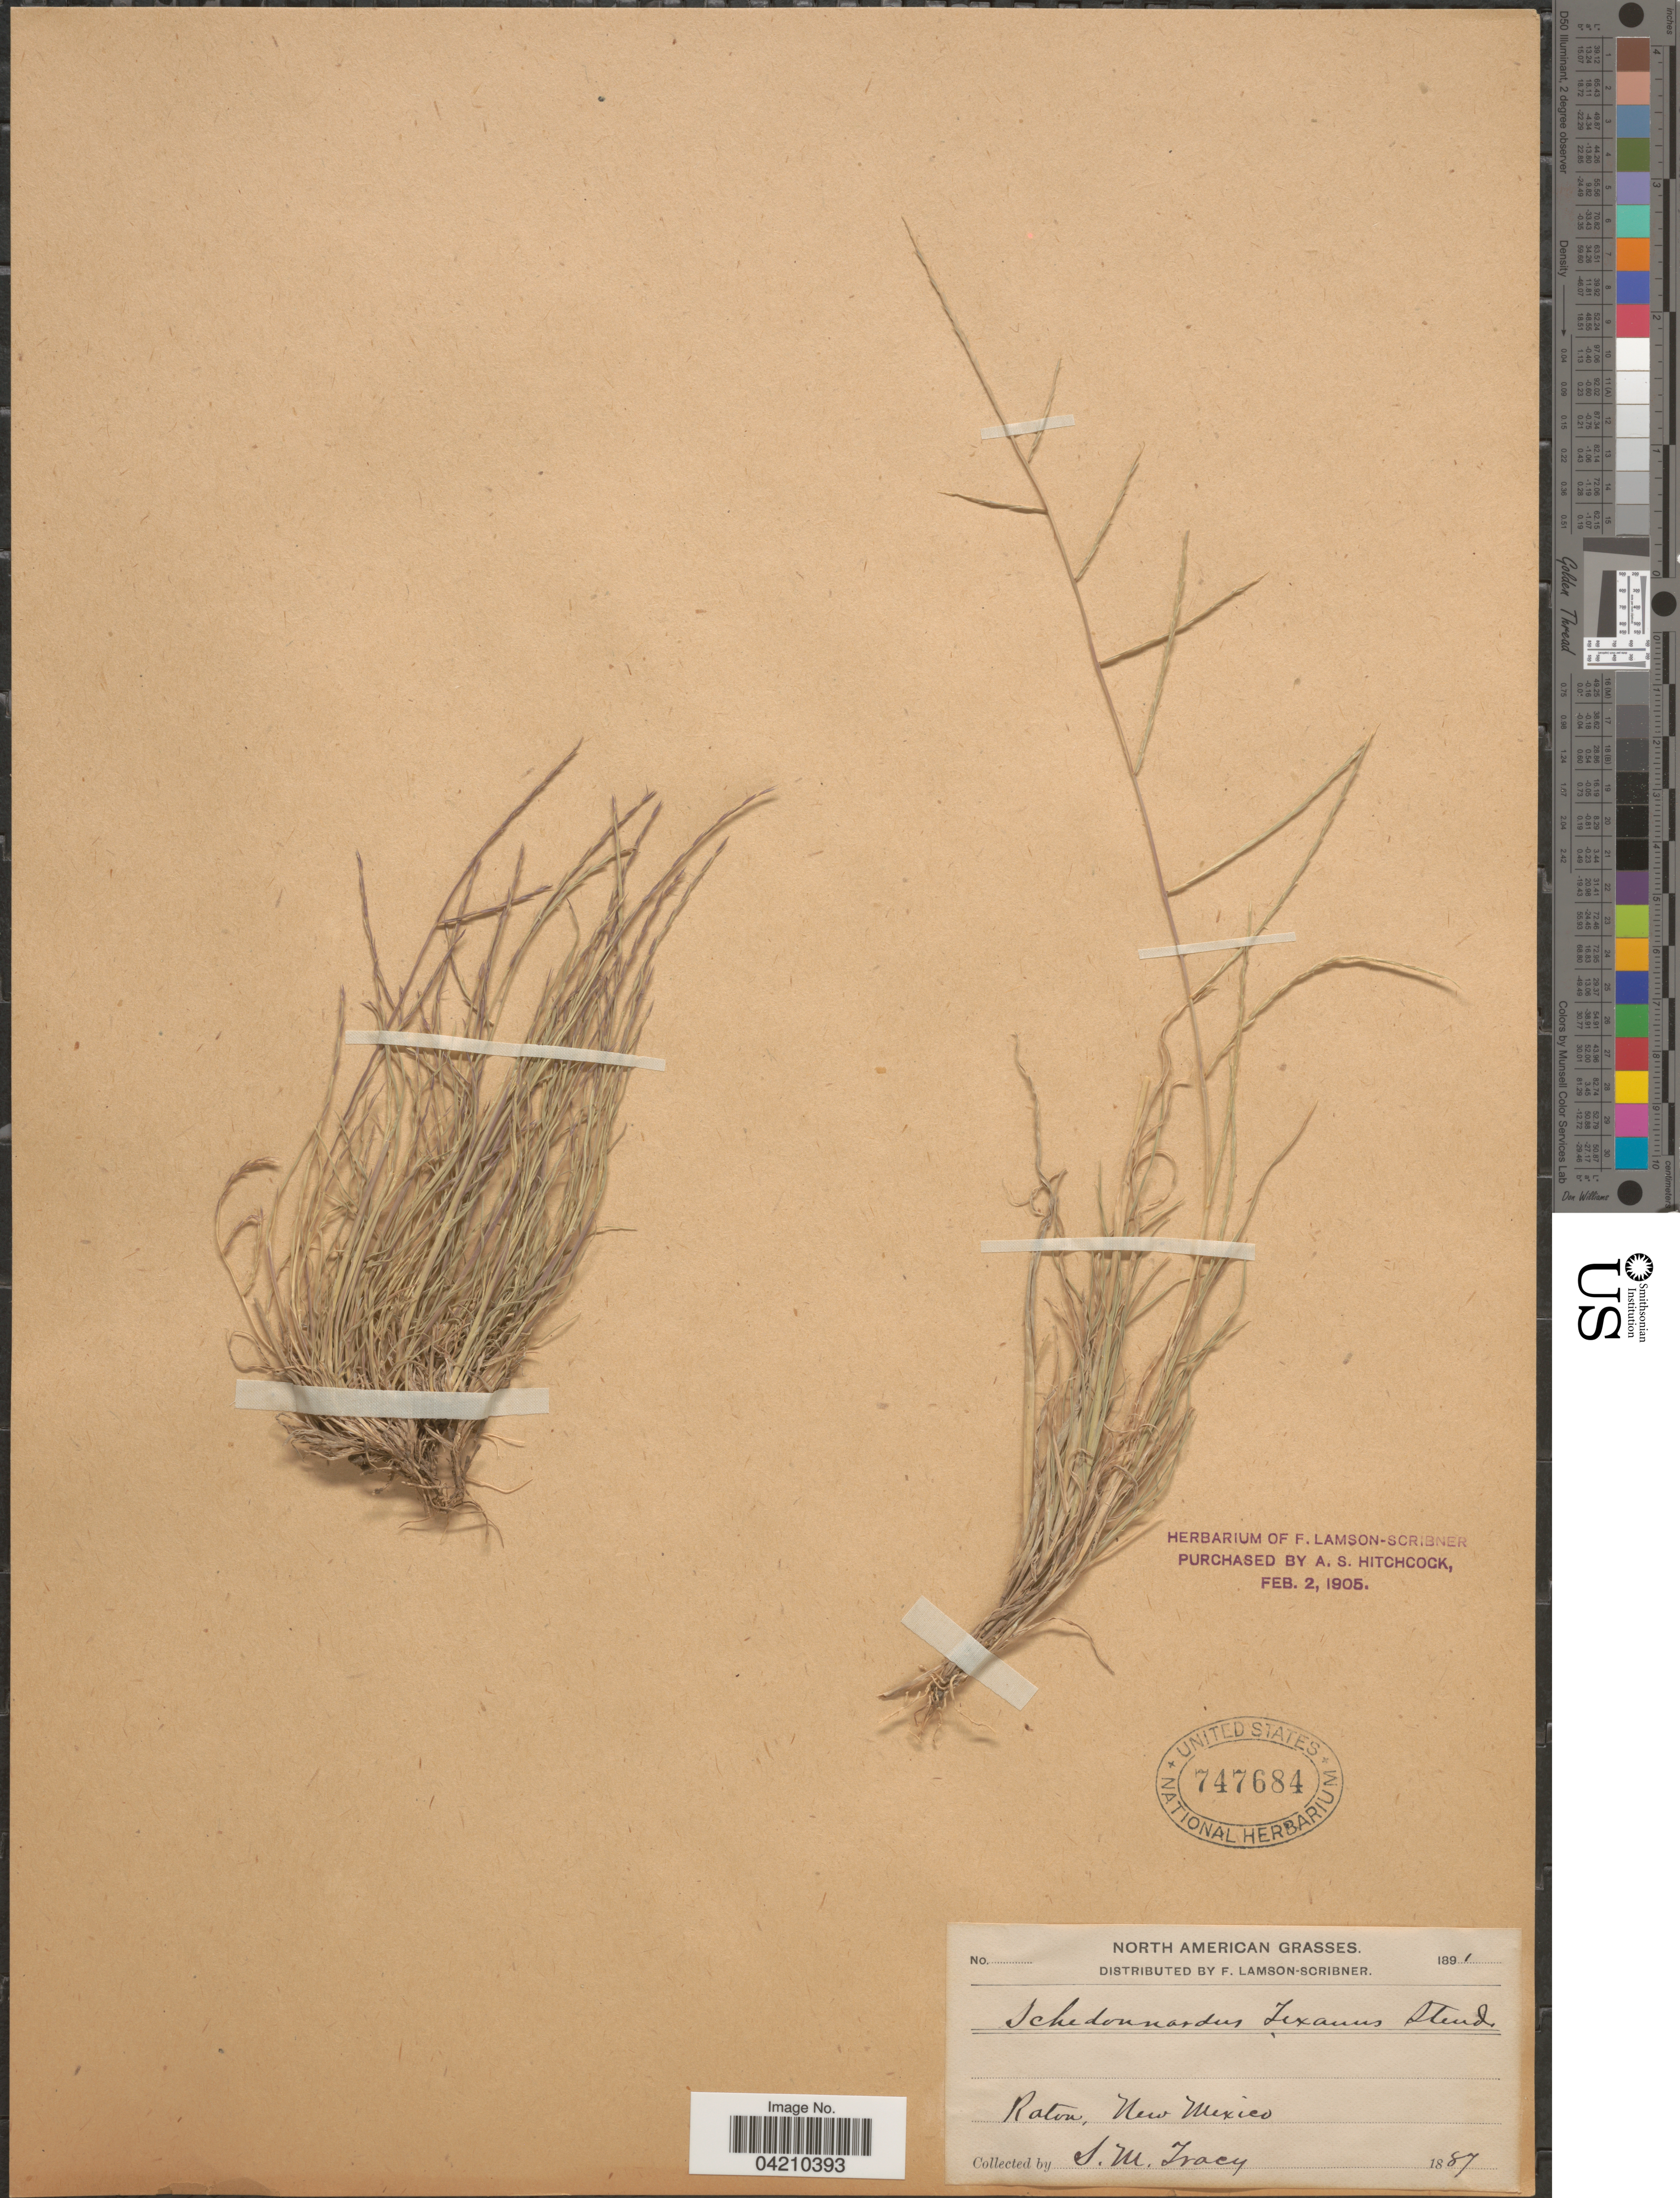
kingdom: Plantae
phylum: Tracheophyta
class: Liliopsida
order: Poales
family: Poaceae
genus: Muhlenbergia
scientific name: Muhlenbergia paniculata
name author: (Nutt.) Columbus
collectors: S. M. Tracy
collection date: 1887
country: United States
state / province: New Mexico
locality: Raton.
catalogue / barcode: US 747684